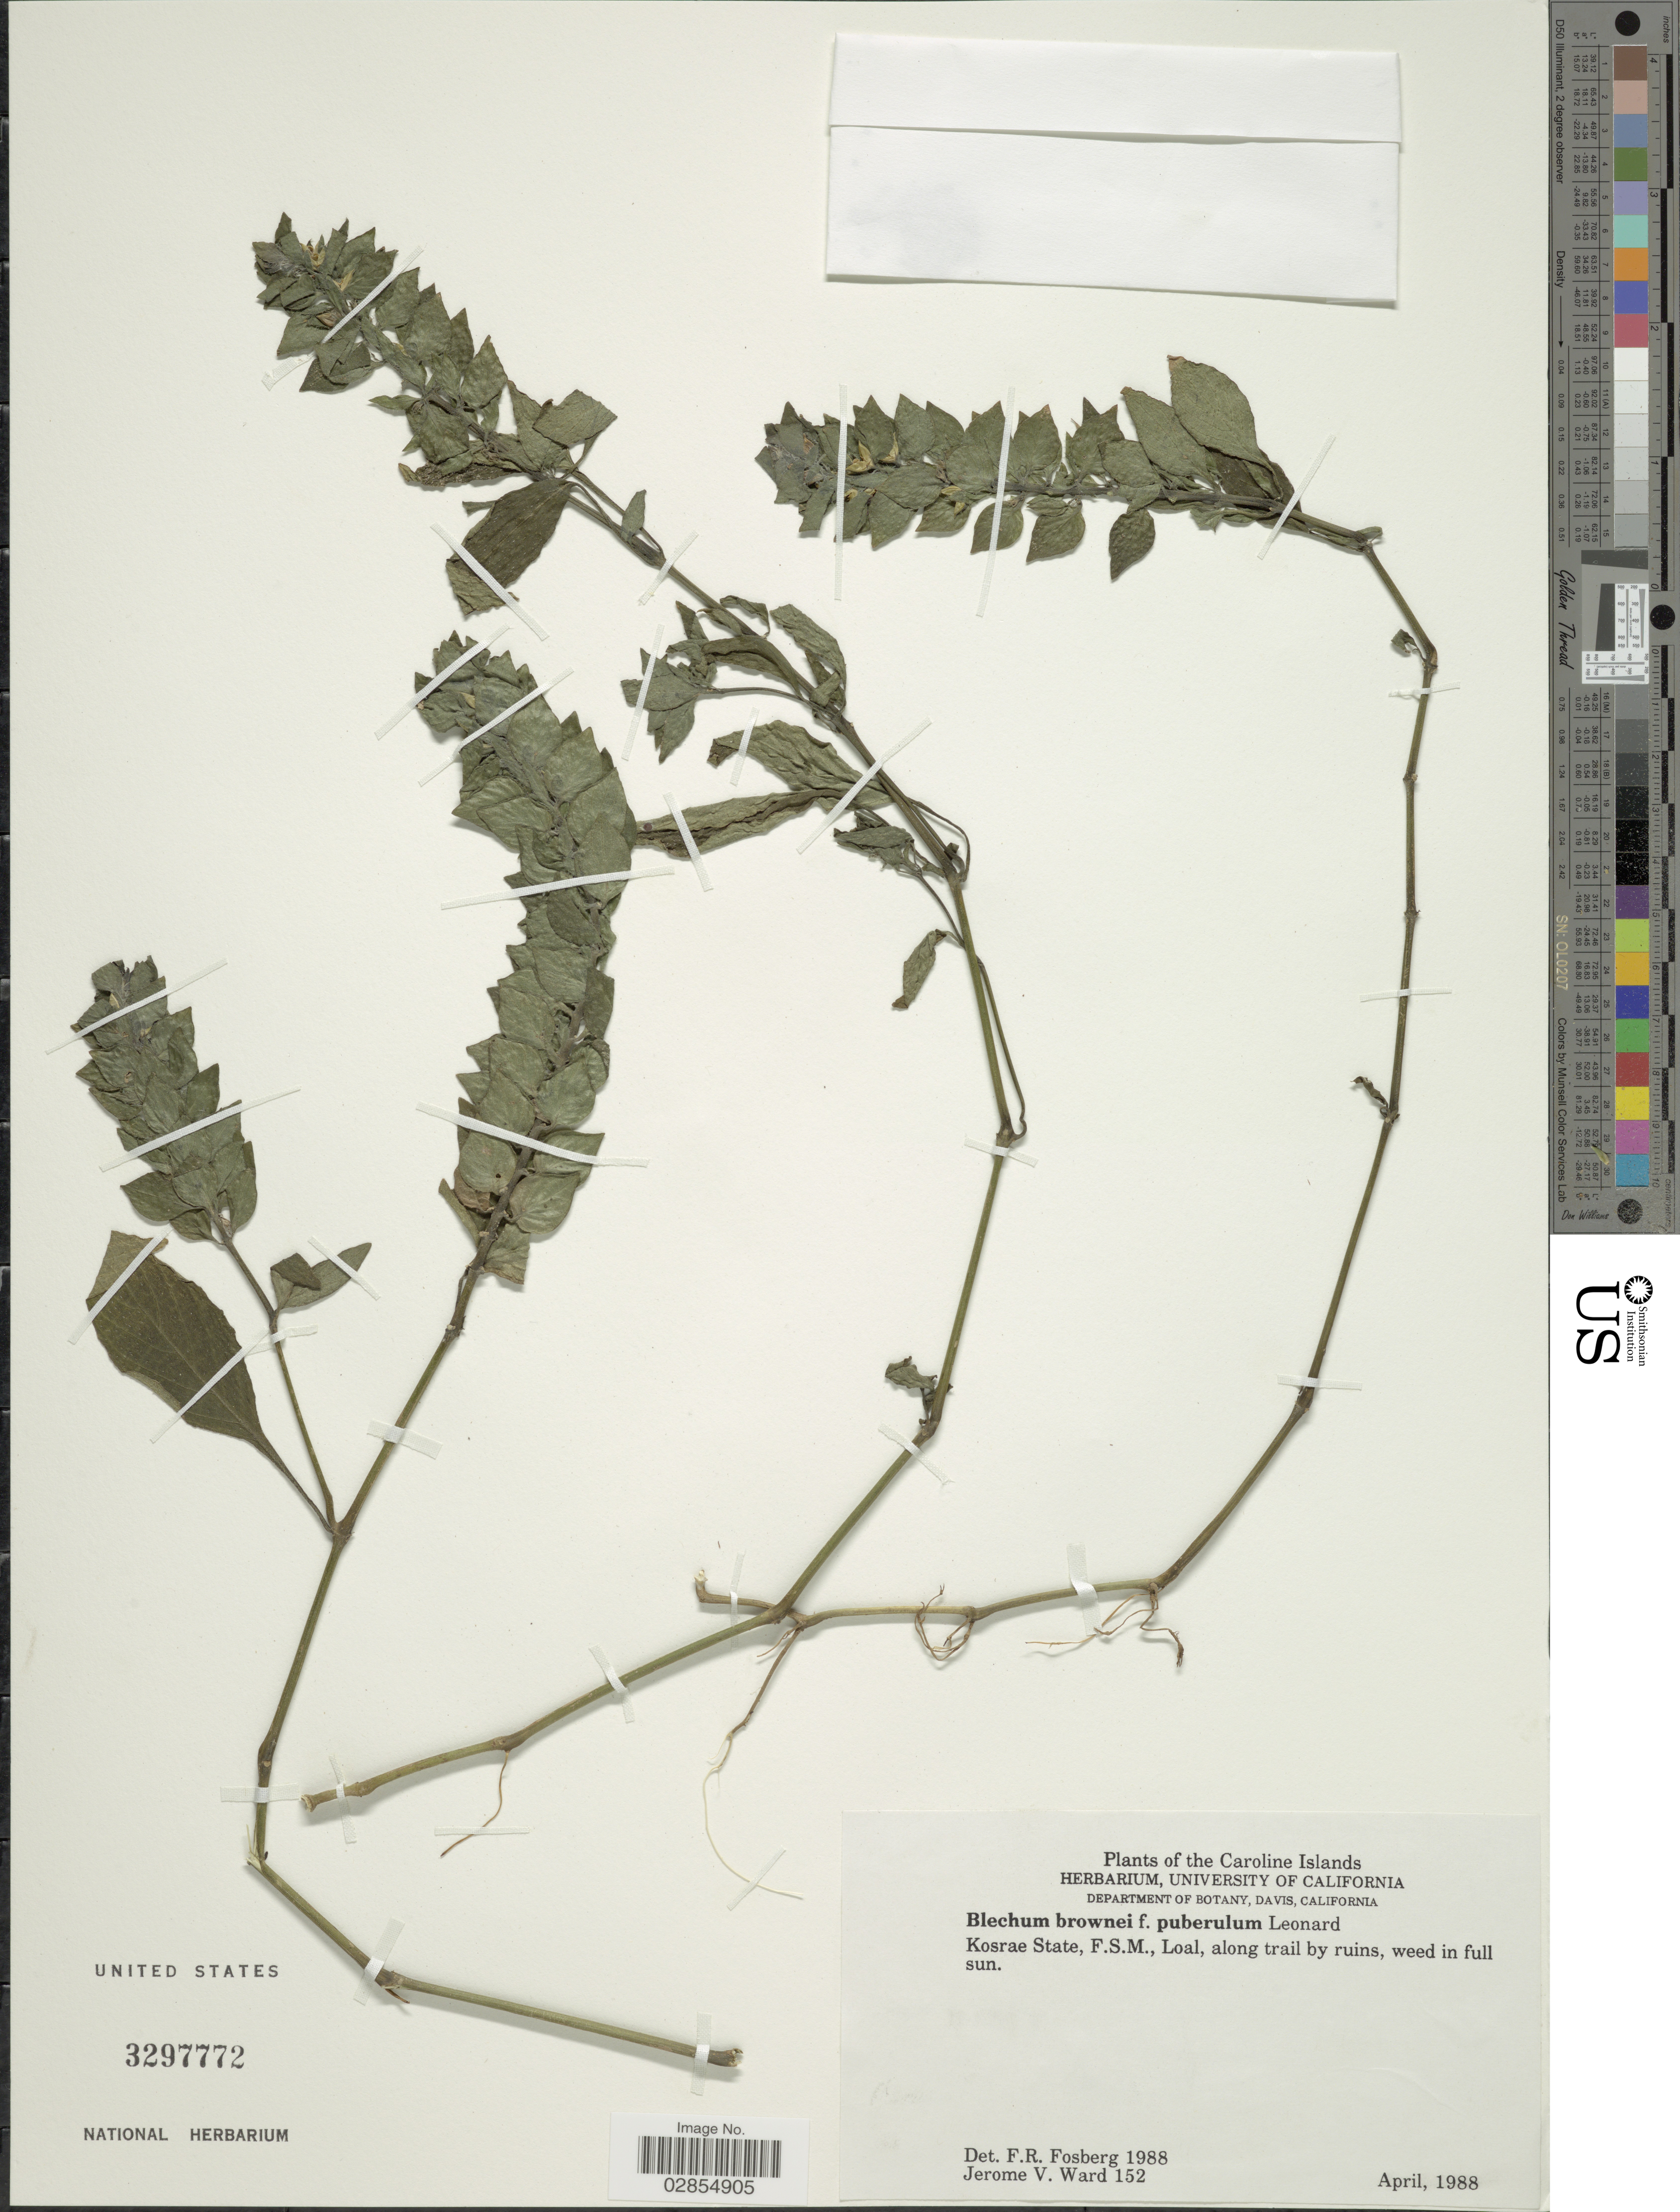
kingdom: Plantae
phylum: Tracheophyta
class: Magnoliopsida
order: Lamiales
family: Acanthaceae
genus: Blechum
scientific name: Blechum pyramidatum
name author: (Lam.) Urb.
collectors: J. V. Ward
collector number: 152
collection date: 1988-04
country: Micronesia, Federated States of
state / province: Kosrae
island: Kosrae [Kusaie]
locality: Caroline Islands. Kosrae State, F.S.M., Loal, along trail by ruins.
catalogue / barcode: US 3297772